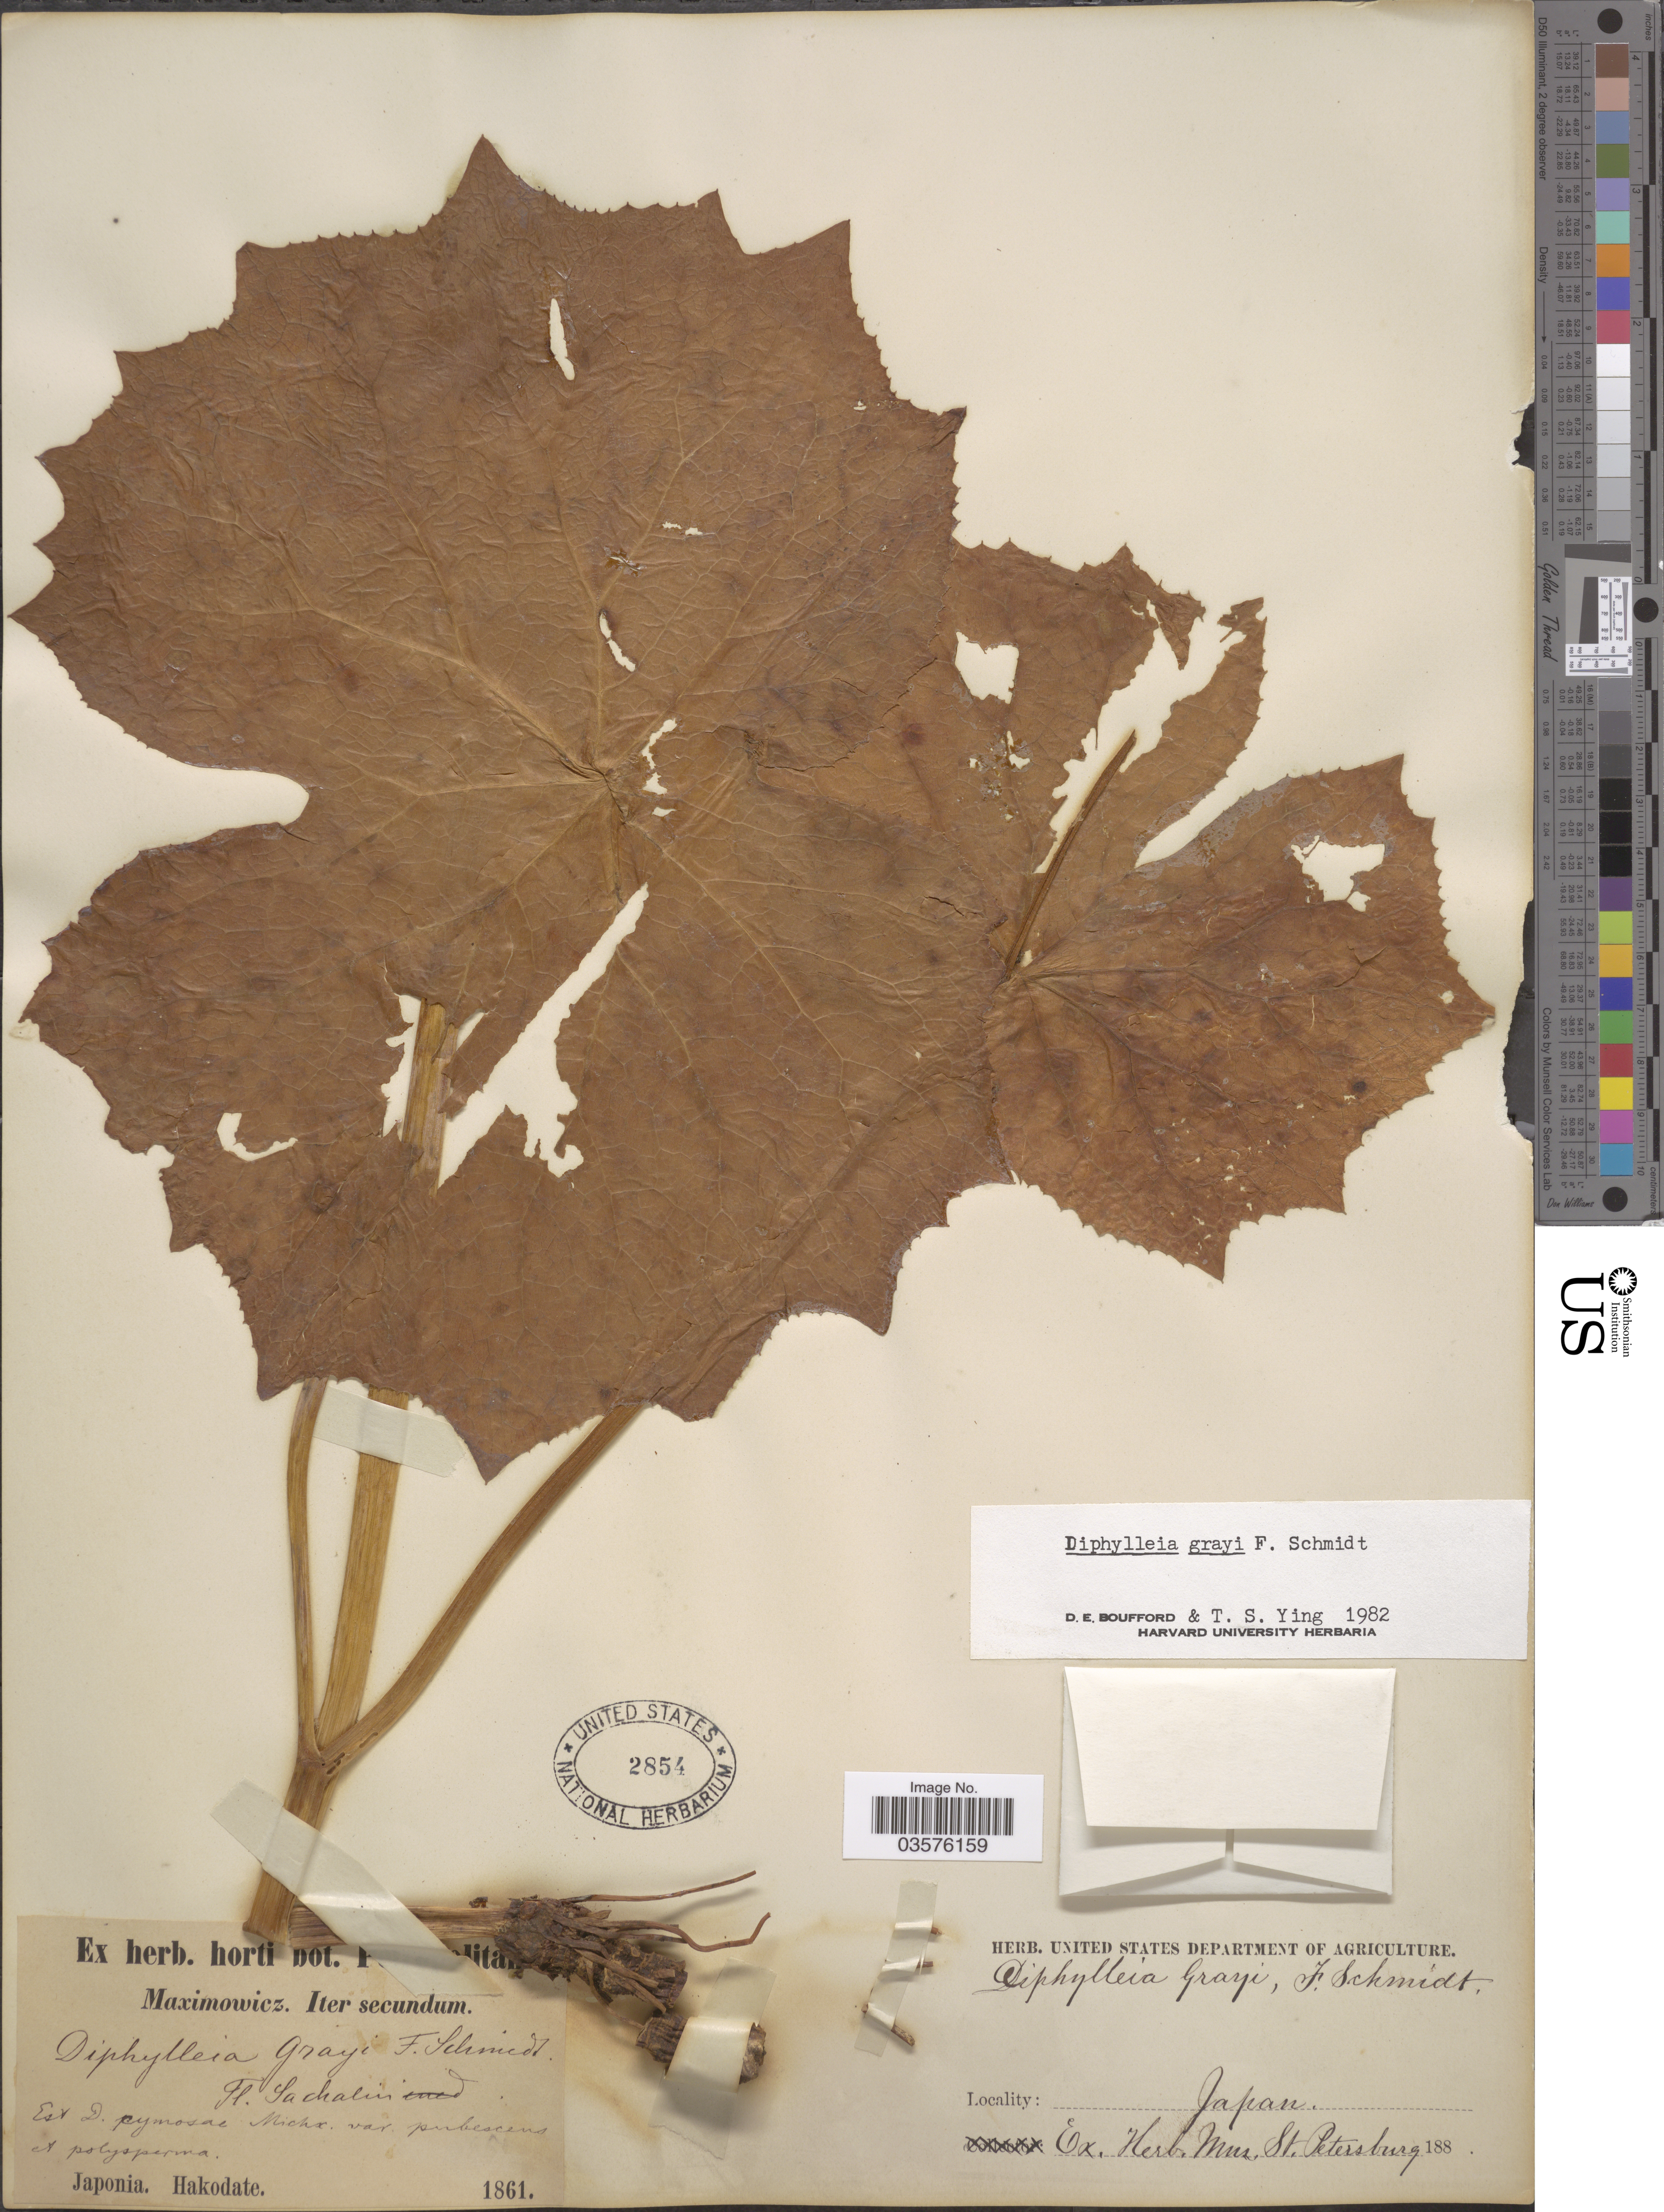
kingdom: Plantae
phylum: Tracheophyta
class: Magnoliopsida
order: Ranunculales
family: Berberidaceae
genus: Diphylleia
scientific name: Diphylleia grayi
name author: F. Schmidt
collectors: -. Maximowicz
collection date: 1861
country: Japan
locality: Hakodate.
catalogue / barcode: US 2854